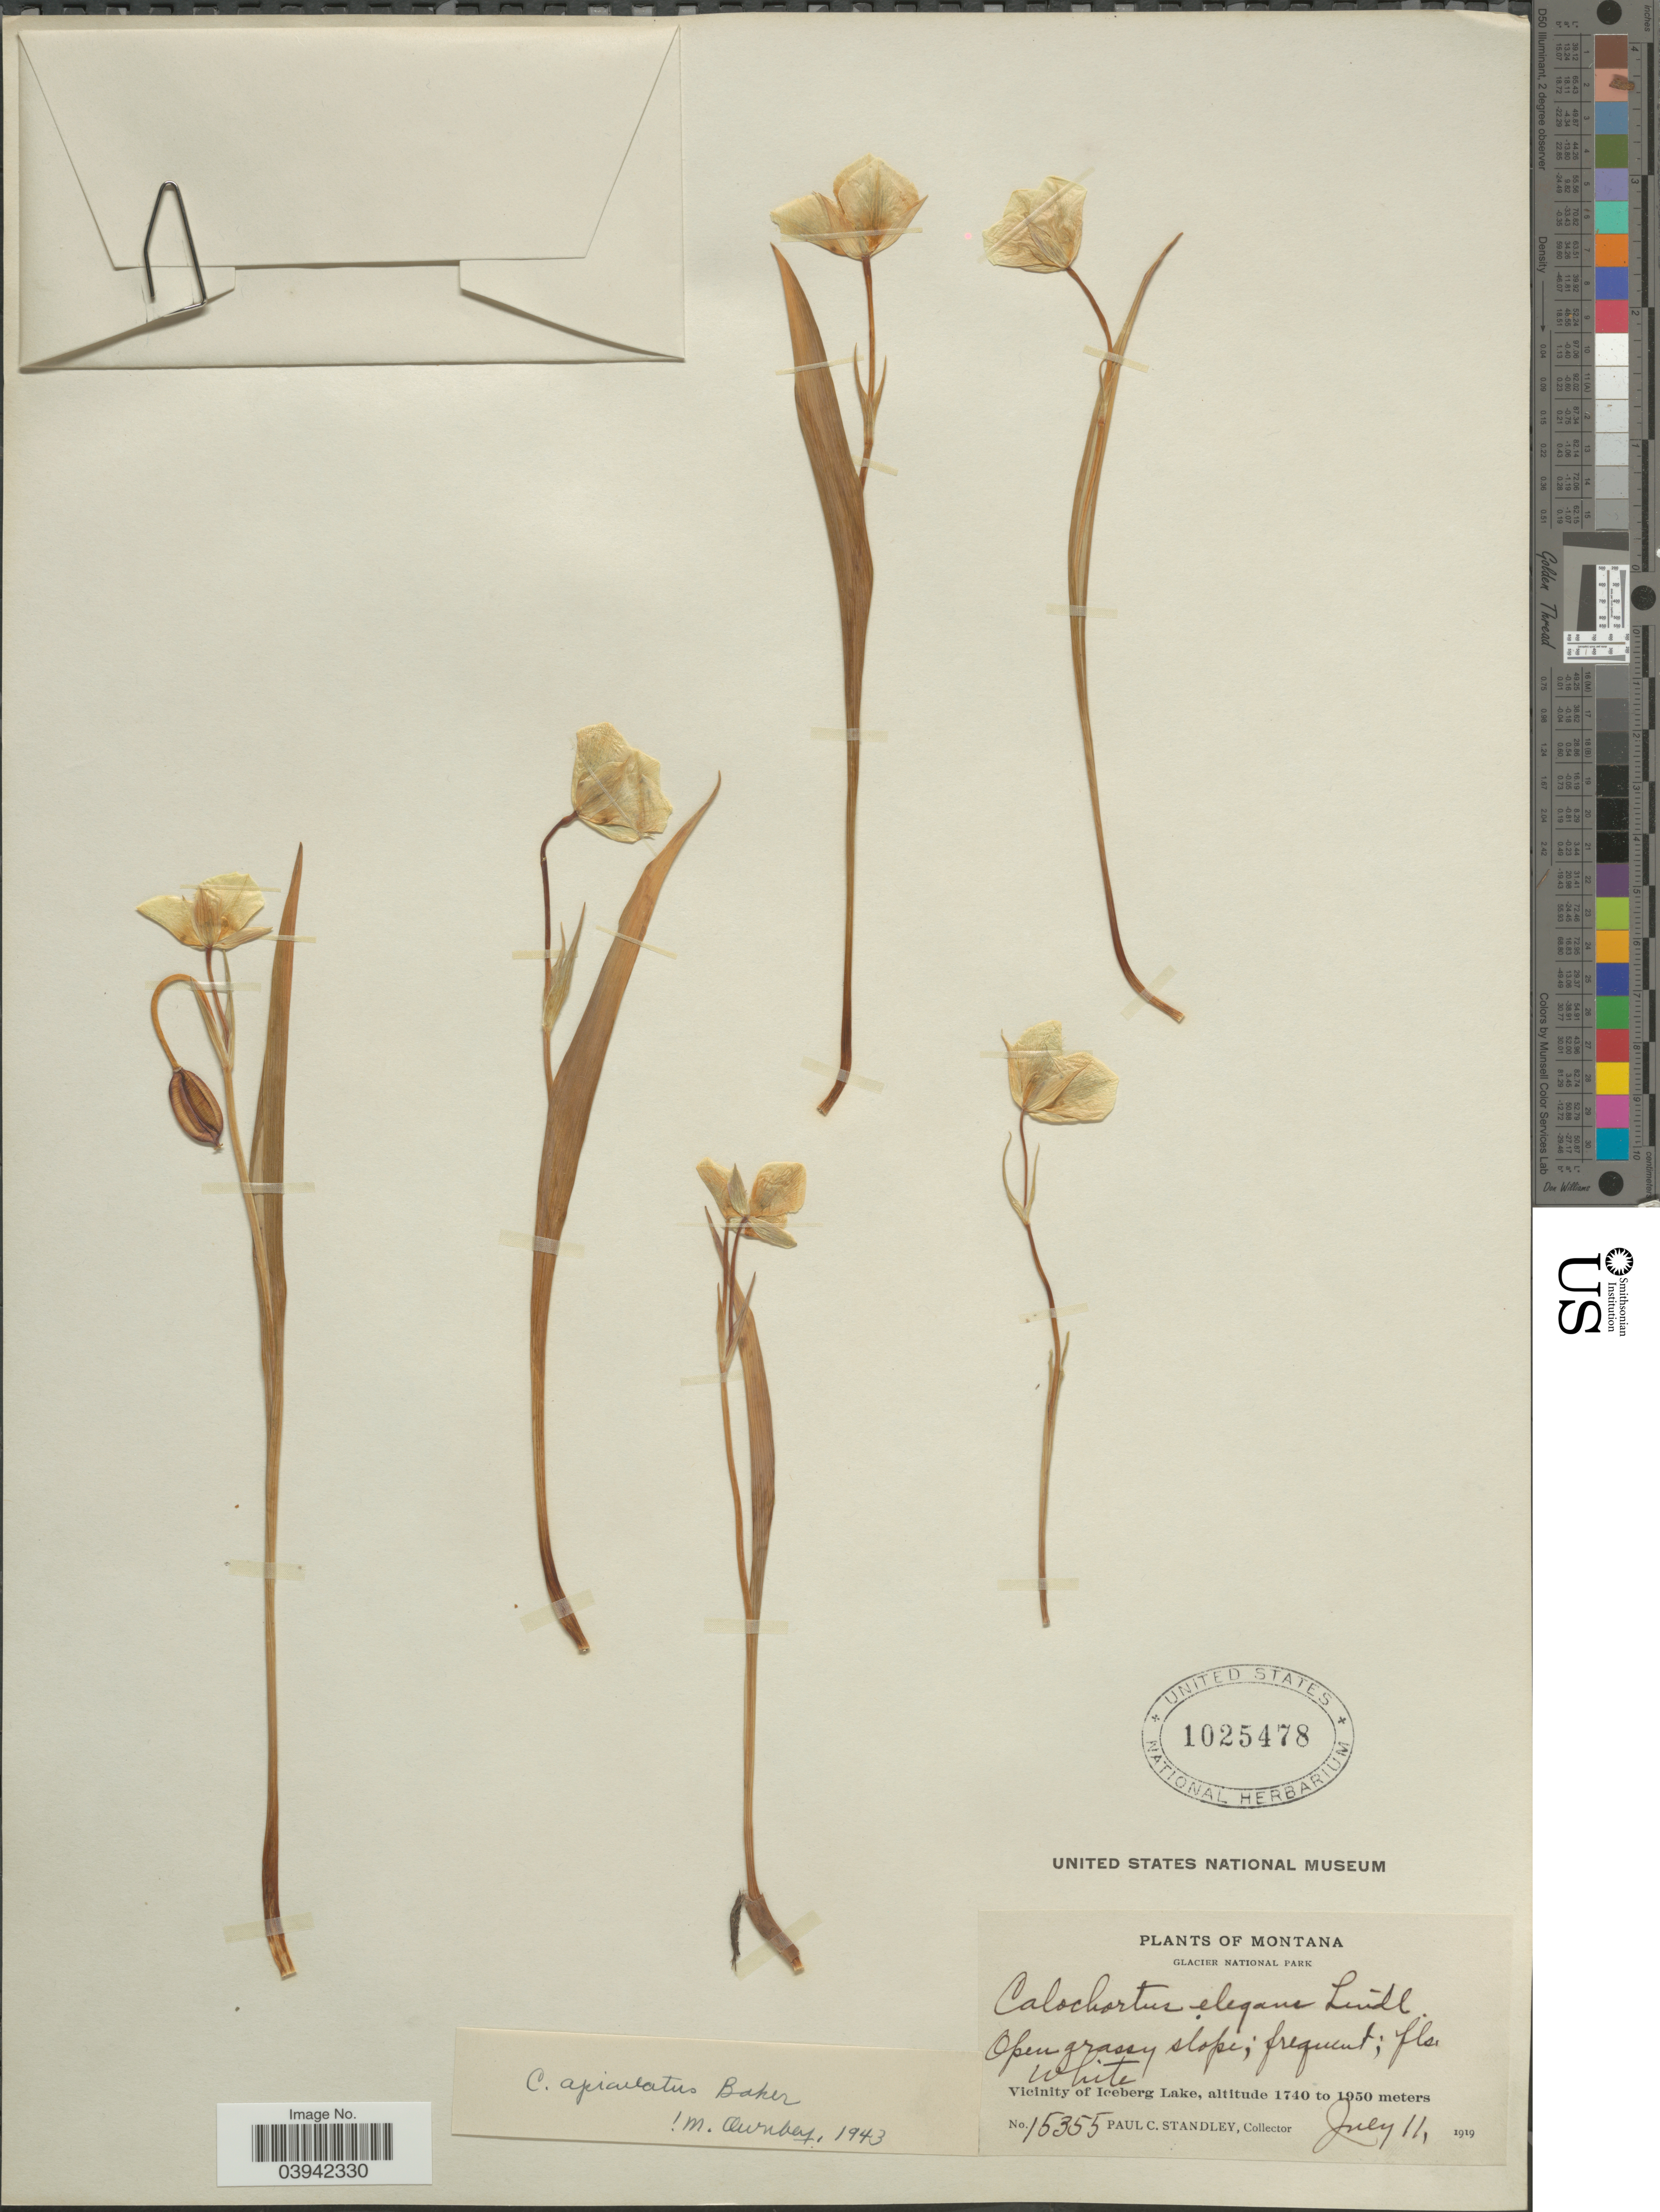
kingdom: Plantae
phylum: Tracheophyta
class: Liliopsida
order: Liliales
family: Liliaceae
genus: Calochortus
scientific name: Calochortus apiculatus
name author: Baker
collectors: P. C. Standley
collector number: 15355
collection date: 1919-07-11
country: United States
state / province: Montana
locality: Glacier National Park. Vicinity of Iceberg Lake.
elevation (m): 1740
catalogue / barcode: US 1025478